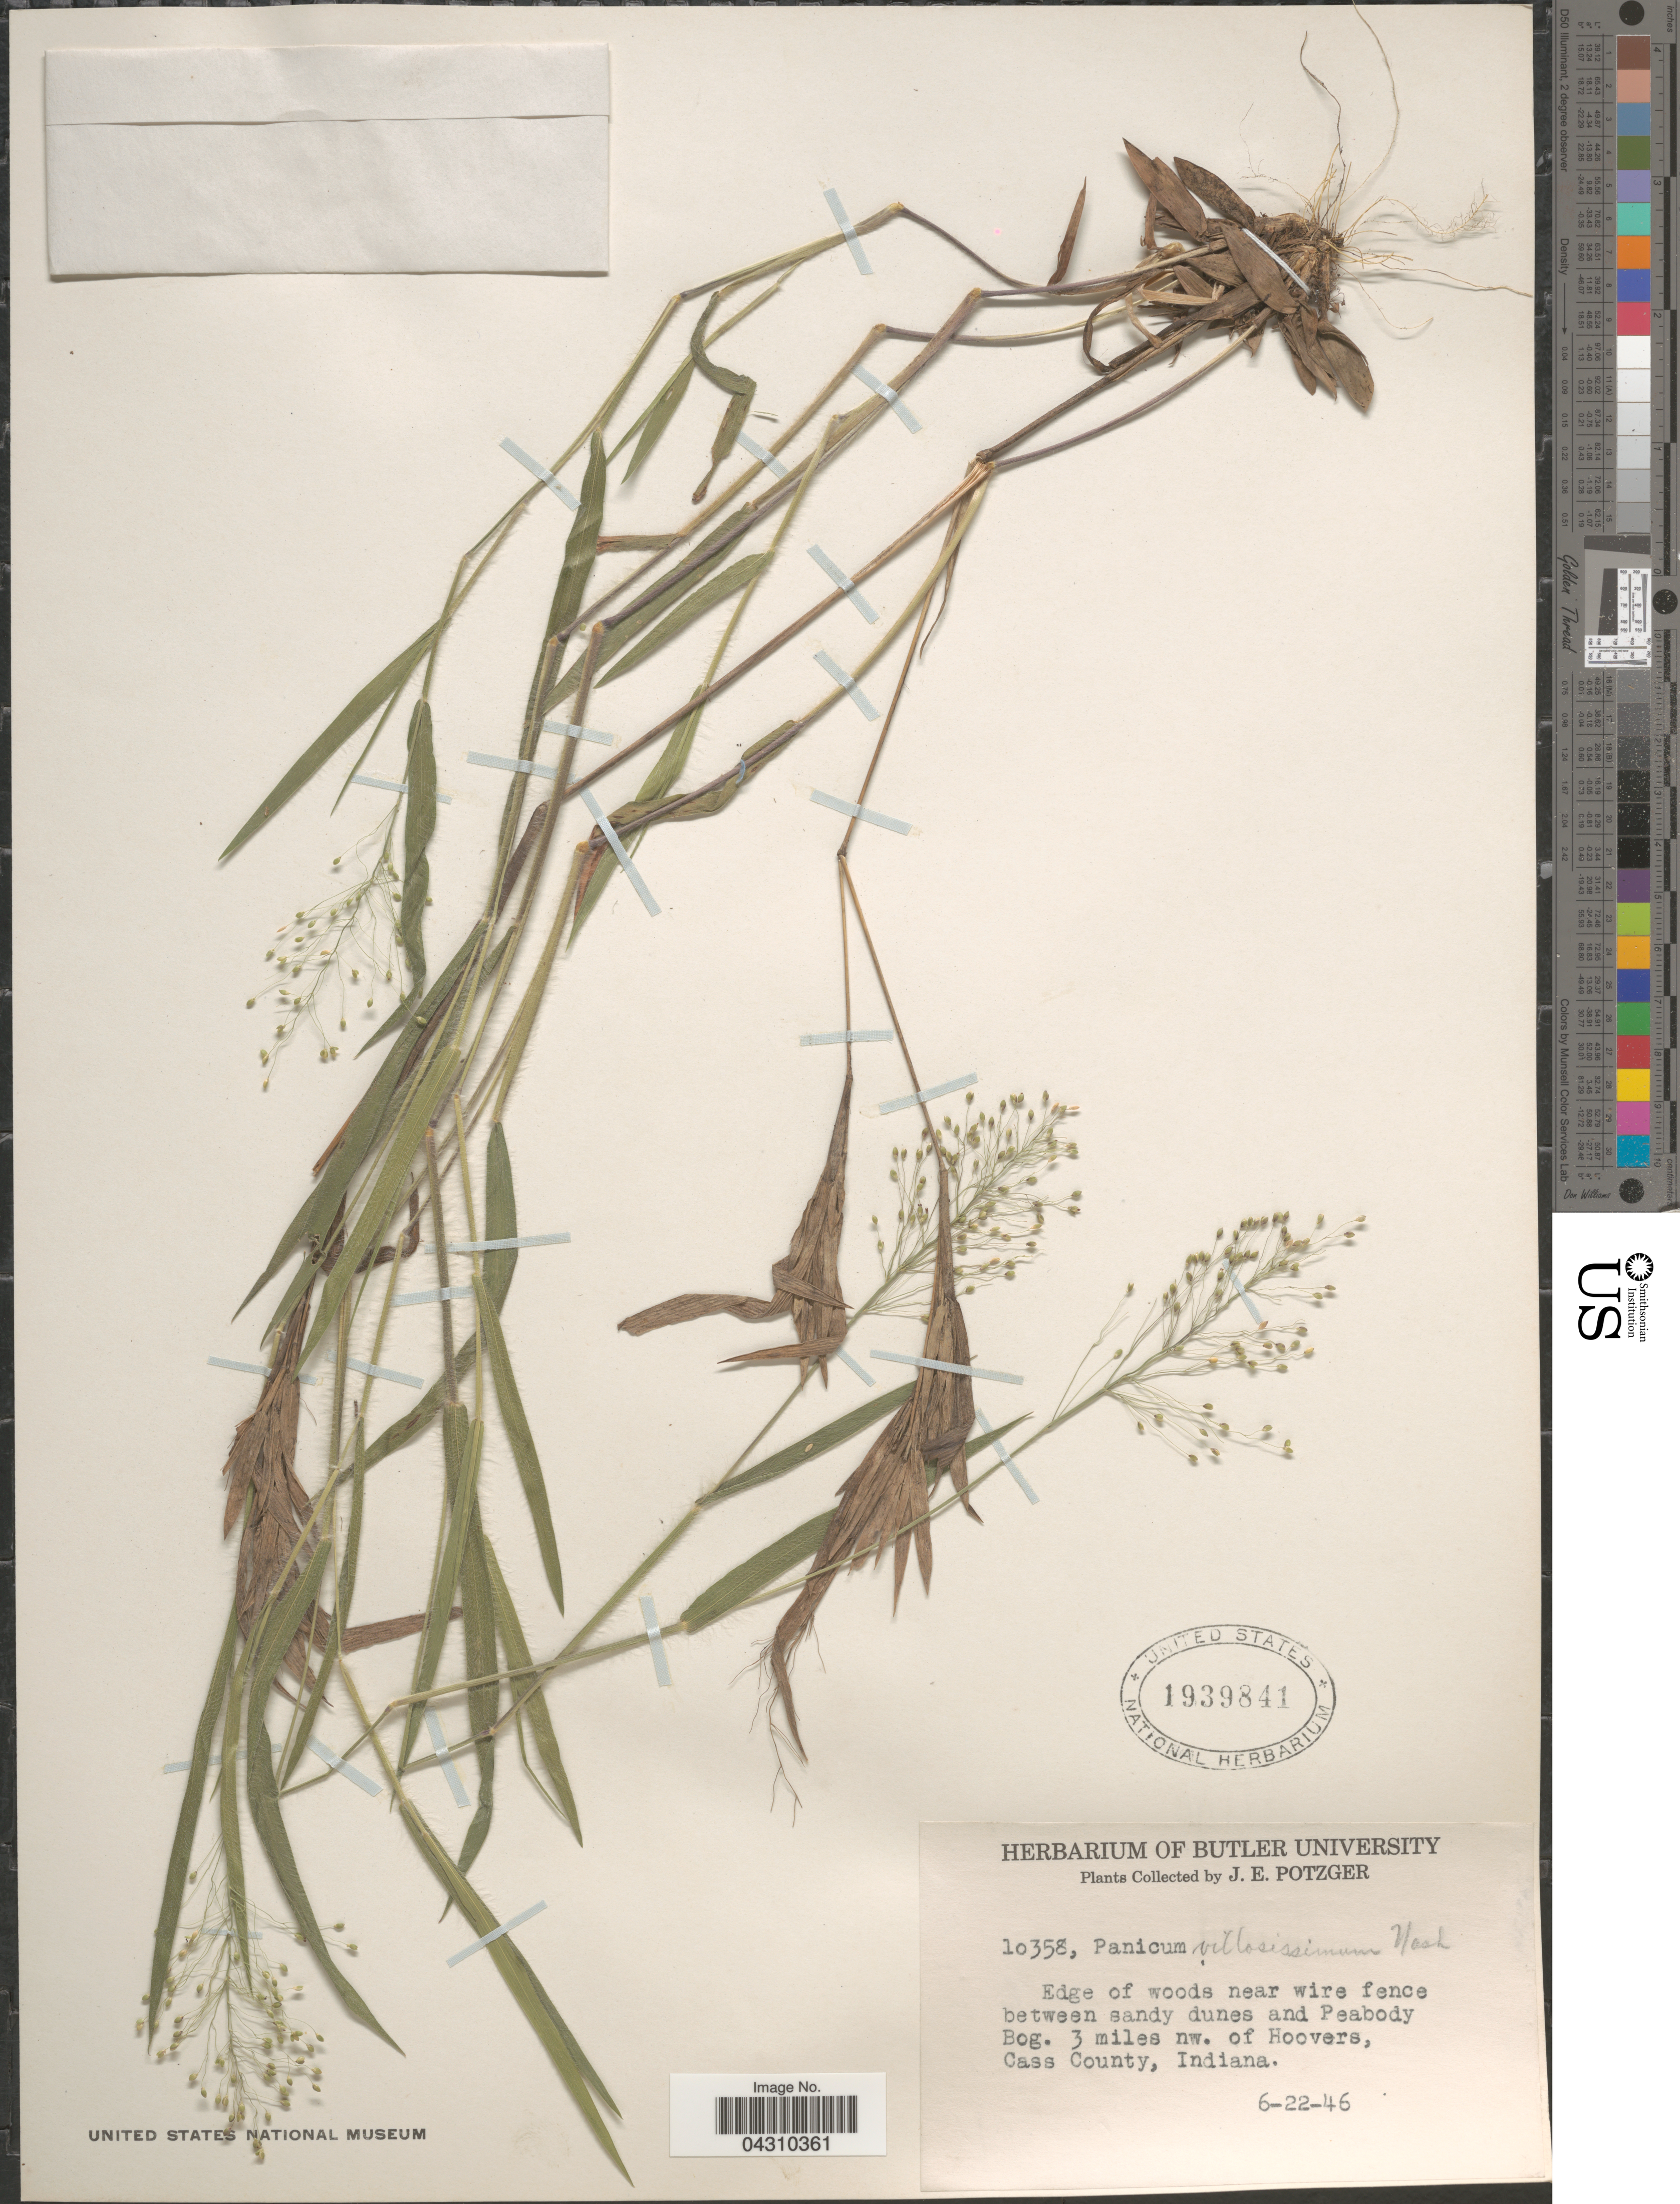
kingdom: Plantae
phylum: Tracheophyta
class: Liliopsida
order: Poales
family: Poaceae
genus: Dichanthelium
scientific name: Dichanthelium acuminatum var. acuminatum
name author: (Sw.) Gould & C.A. Clark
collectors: J. Potzger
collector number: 10358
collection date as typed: Transcribed d/m/y: 22/6/46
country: United States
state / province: Indiana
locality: Edge of woods near wire fence between sandy dunes and Peabody Bog. 3 miles nw. of Hoovers, Cass County.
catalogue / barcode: US 1939841